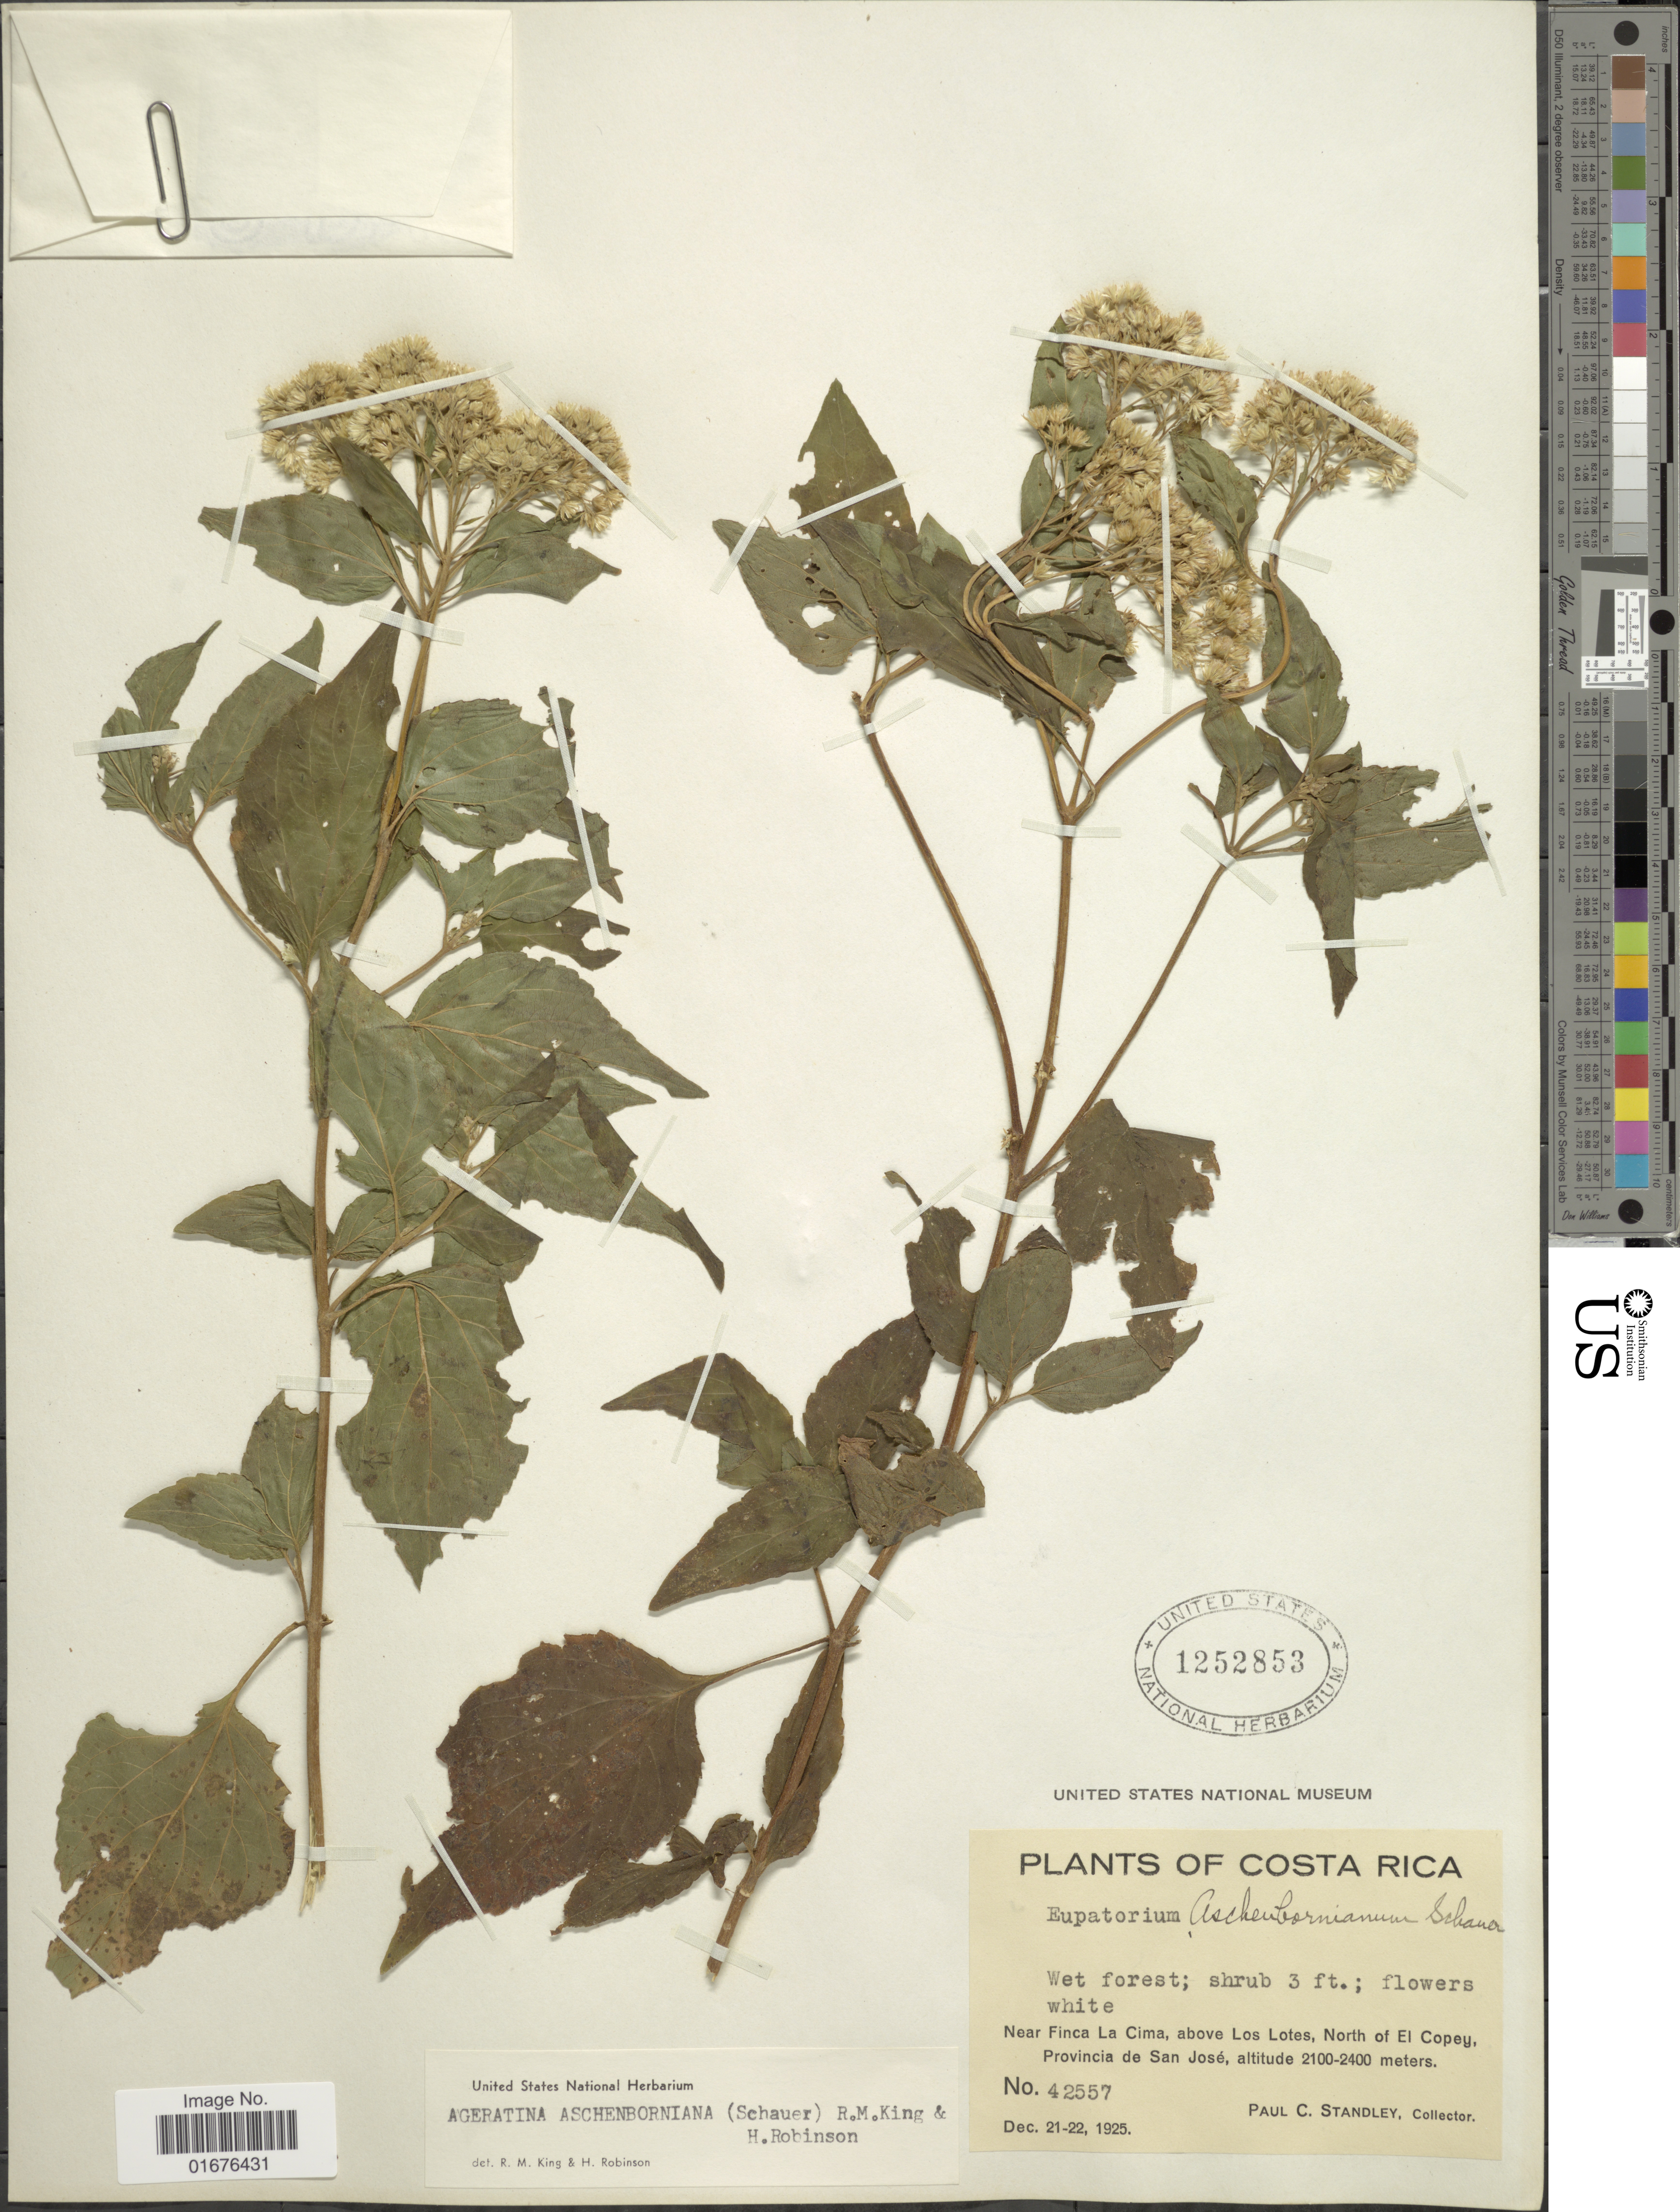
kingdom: Plantae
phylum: Tracheophyta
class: Magnoliopsida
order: Asterales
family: Asteraceae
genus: Ageratina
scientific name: Ageratina pichinchensis var. bustamenta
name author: (DC.) R.M. King & H. Rob.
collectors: P. C. Standley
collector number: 42557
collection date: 1925-12-21/1925-12-22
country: Costa Rica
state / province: San José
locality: Wet forest, near Finca La Cima, above Los Lotes, North of El Copey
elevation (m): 2100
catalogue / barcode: US 1252853